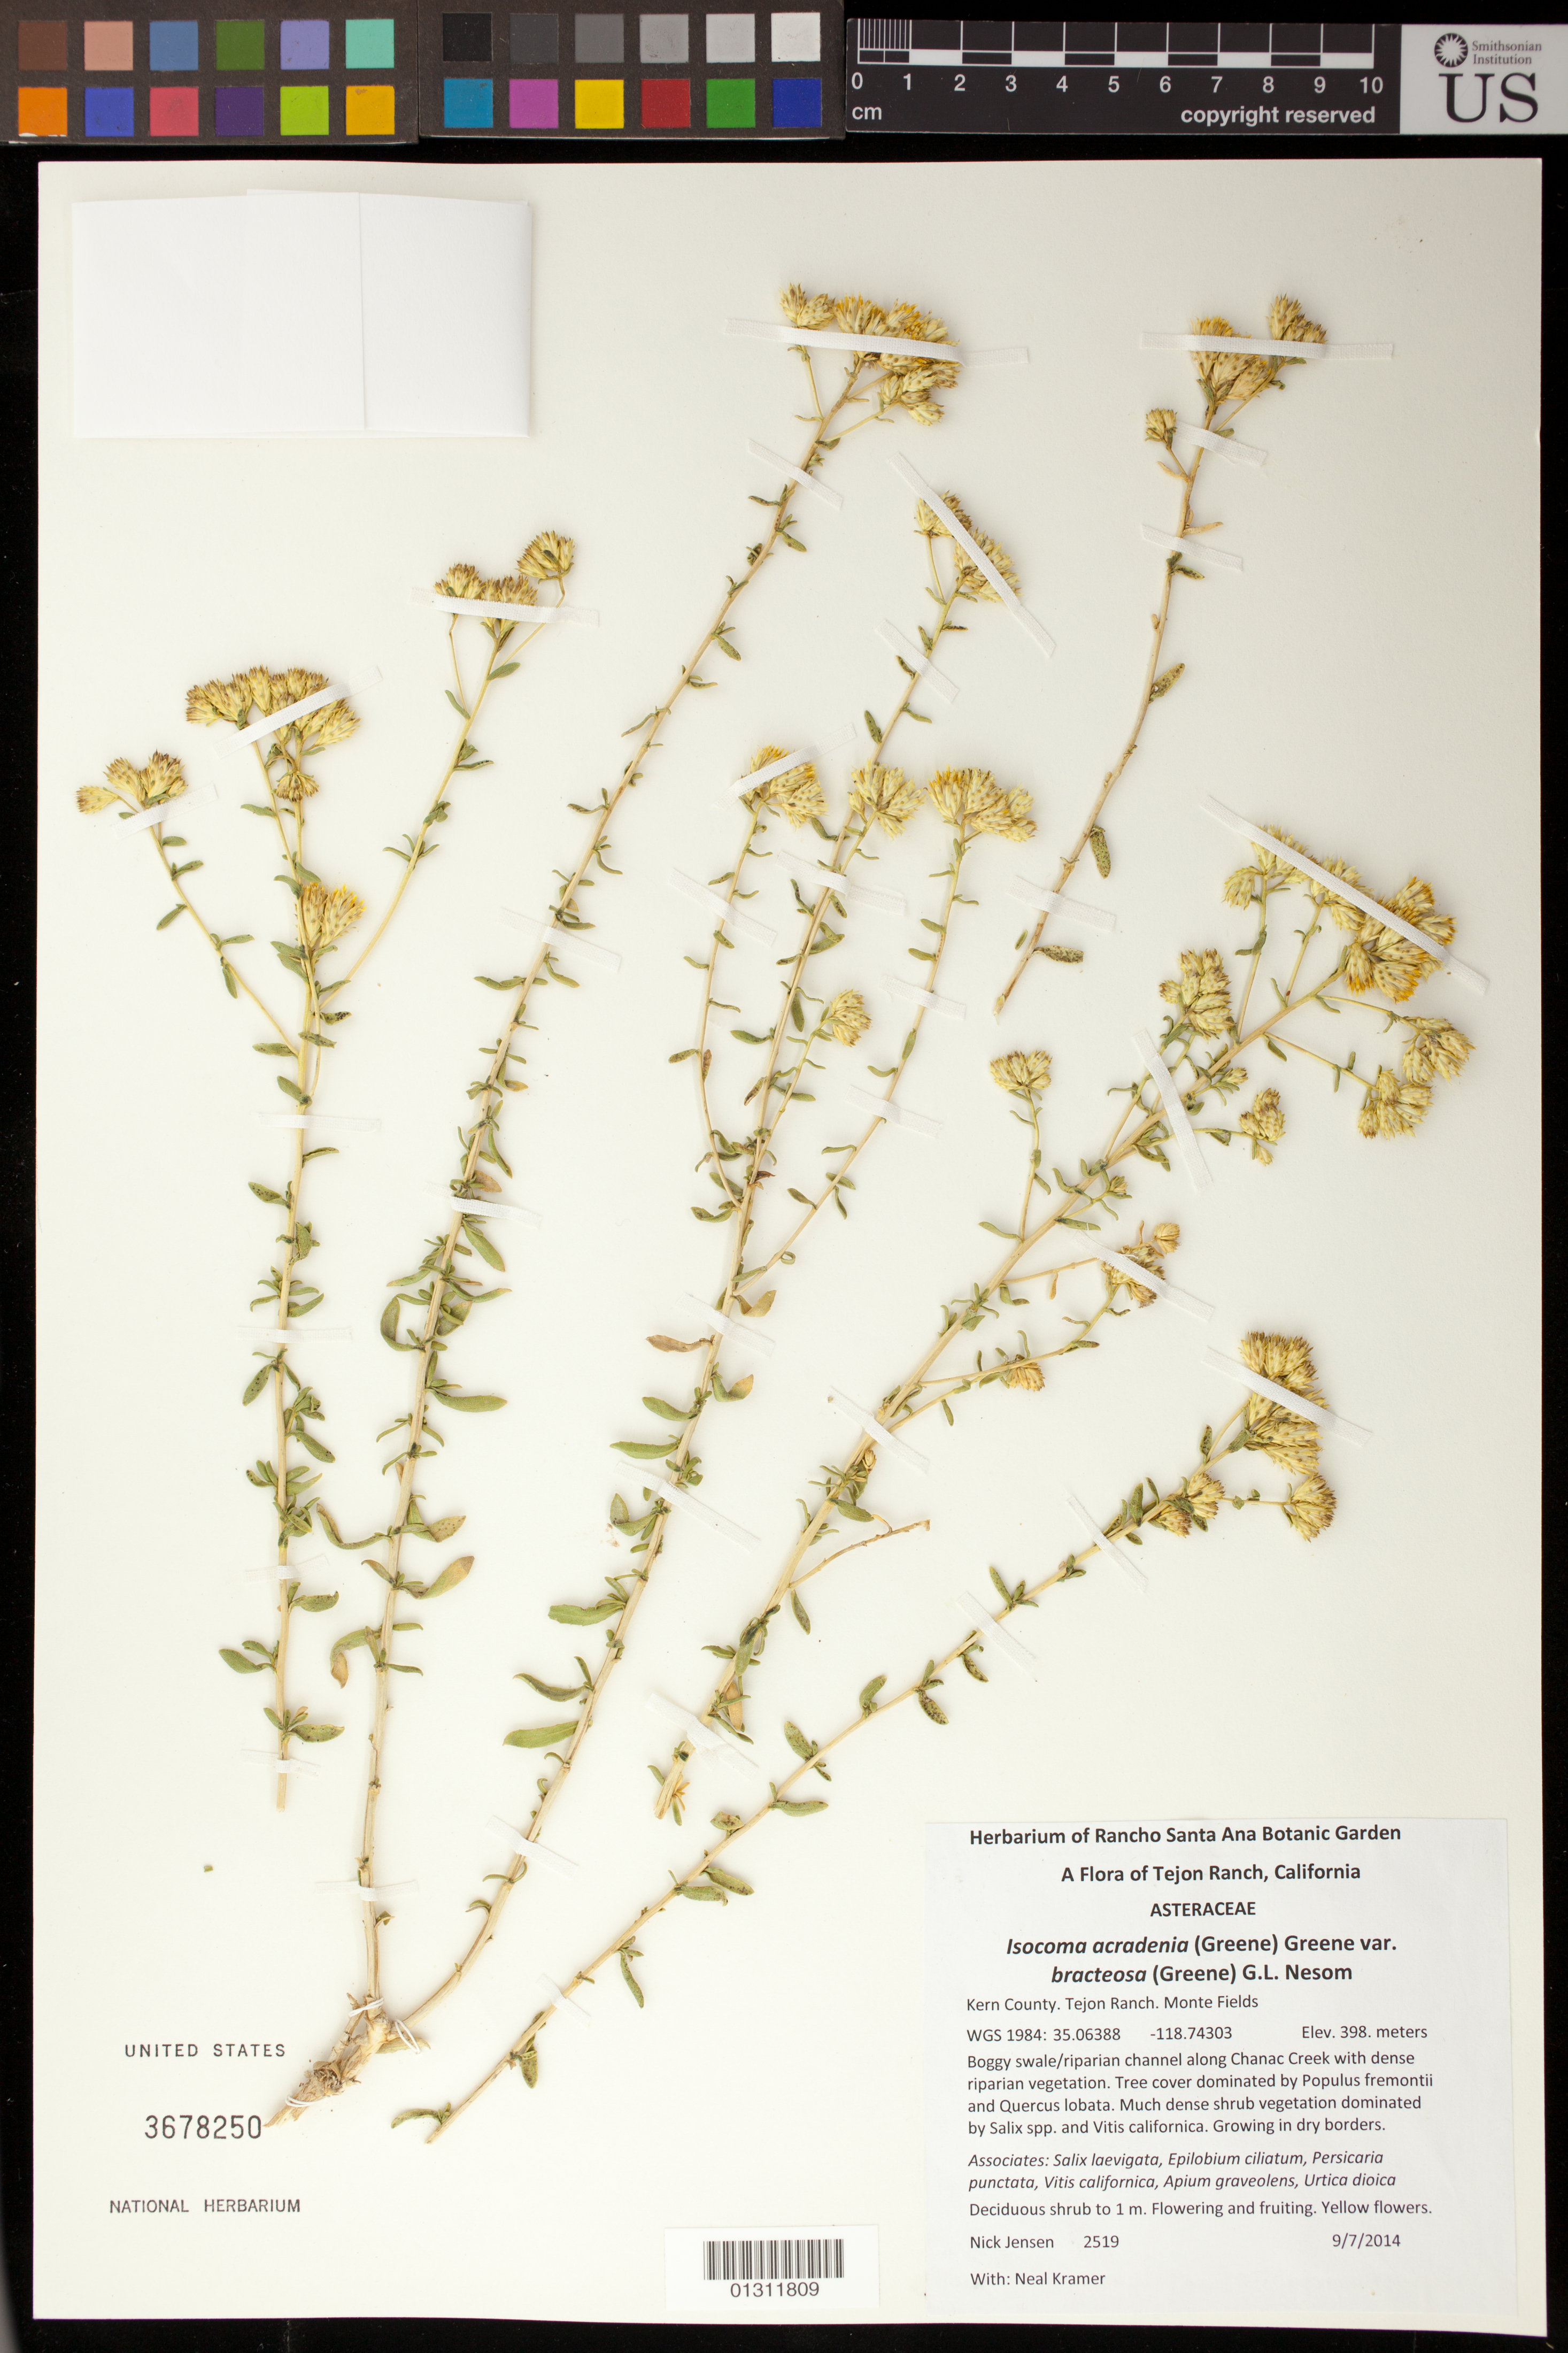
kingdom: Plantae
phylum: Tracheophyta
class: Magnoliopsida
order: Asterales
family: Asteraceae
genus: Isocoma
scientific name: Isocoma acradenia var. bracteosa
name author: (Greene) G.L. Nesom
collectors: N. Jensen & N. Kramer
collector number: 2519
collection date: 2014-09-07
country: United States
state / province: California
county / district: Kern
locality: Tejon Ranch. Monte Fields.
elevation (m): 398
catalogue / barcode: US 3678250